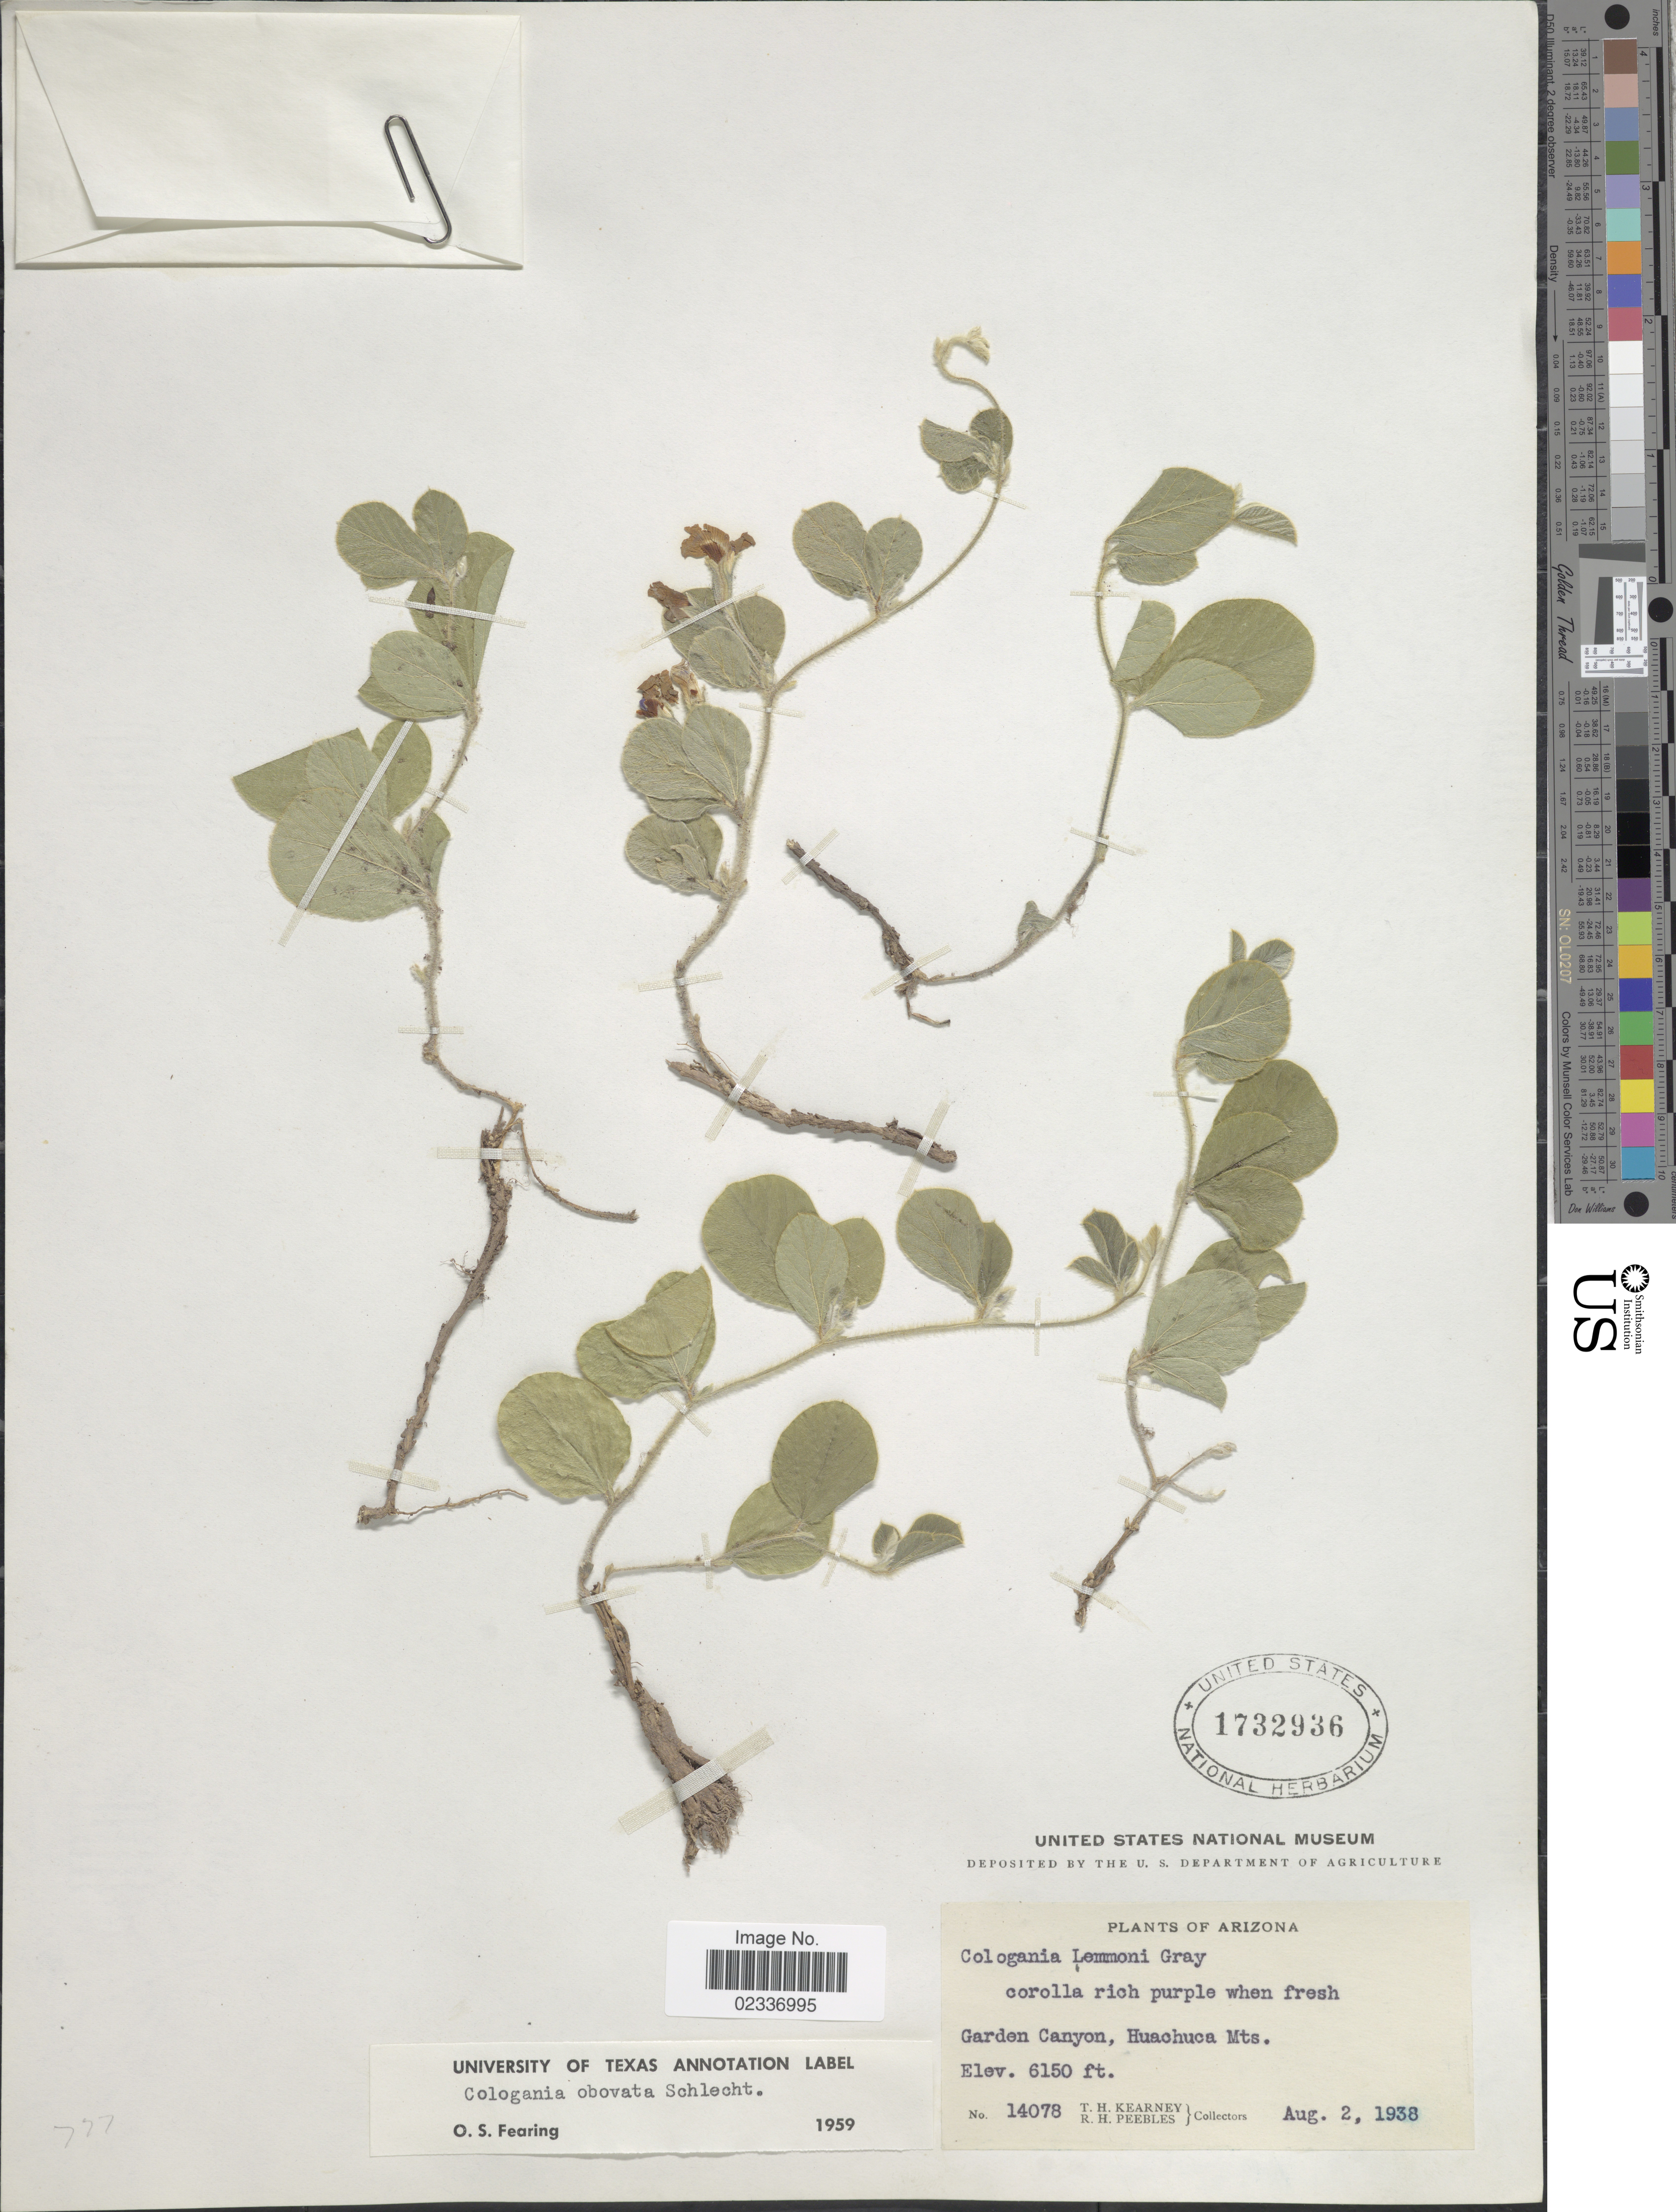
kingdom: Plantae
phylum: Tracheophyta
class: Magnoliopsida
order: Fabales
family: Fabaceae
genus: Cologania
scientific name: Cologania obovata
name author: Schltdl.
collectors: T. H. Kearney & R. H. Peebles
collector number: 14078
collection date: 1938-08-02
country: United States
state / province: Arizona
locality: Garden Canyon, Huachuca Mts.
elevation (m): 1875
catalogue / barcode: US 1732936